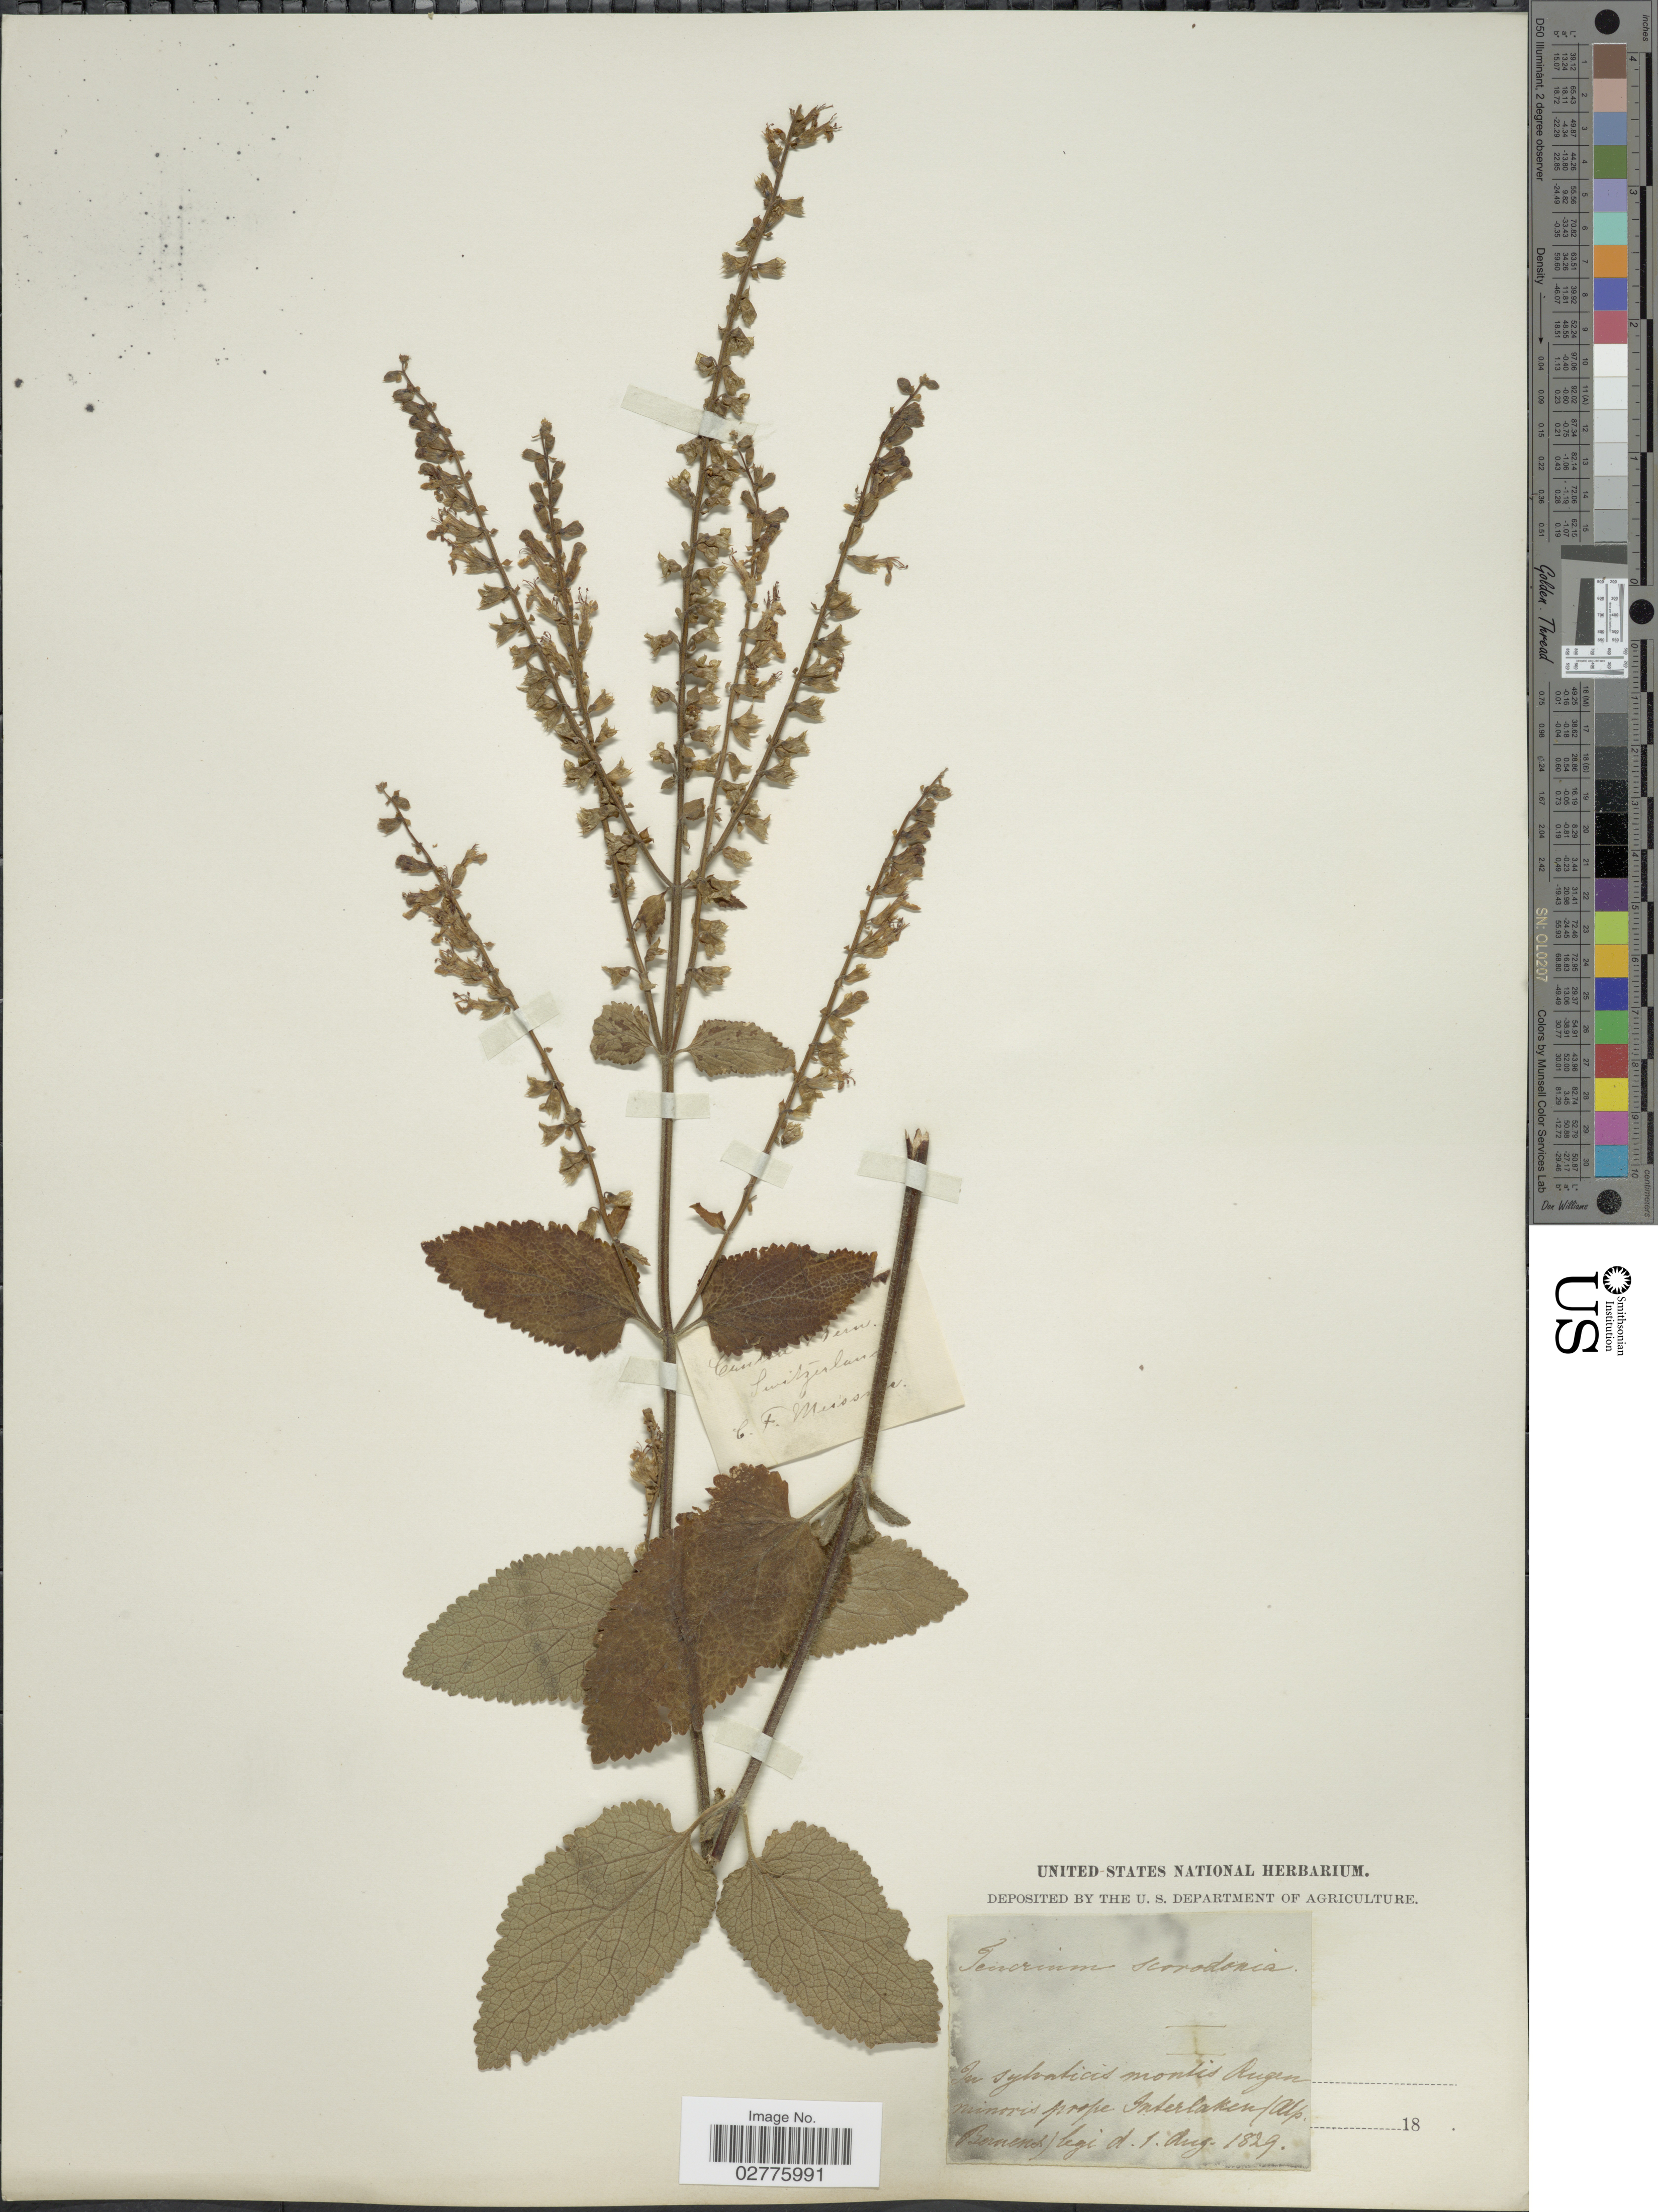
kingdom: Plantae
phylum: Tracheophyta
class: Magnoliopsida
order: Lamiales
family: Lamiaceae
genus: Teucrium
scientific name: Teucrium scorodonia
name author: L.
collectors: C. F. W. Meissner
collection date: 1829-08-01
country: Switzerland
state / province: Bern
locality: In sylvaticis montis Rugen minoris prope Interlaken (Alp. Bernenes).